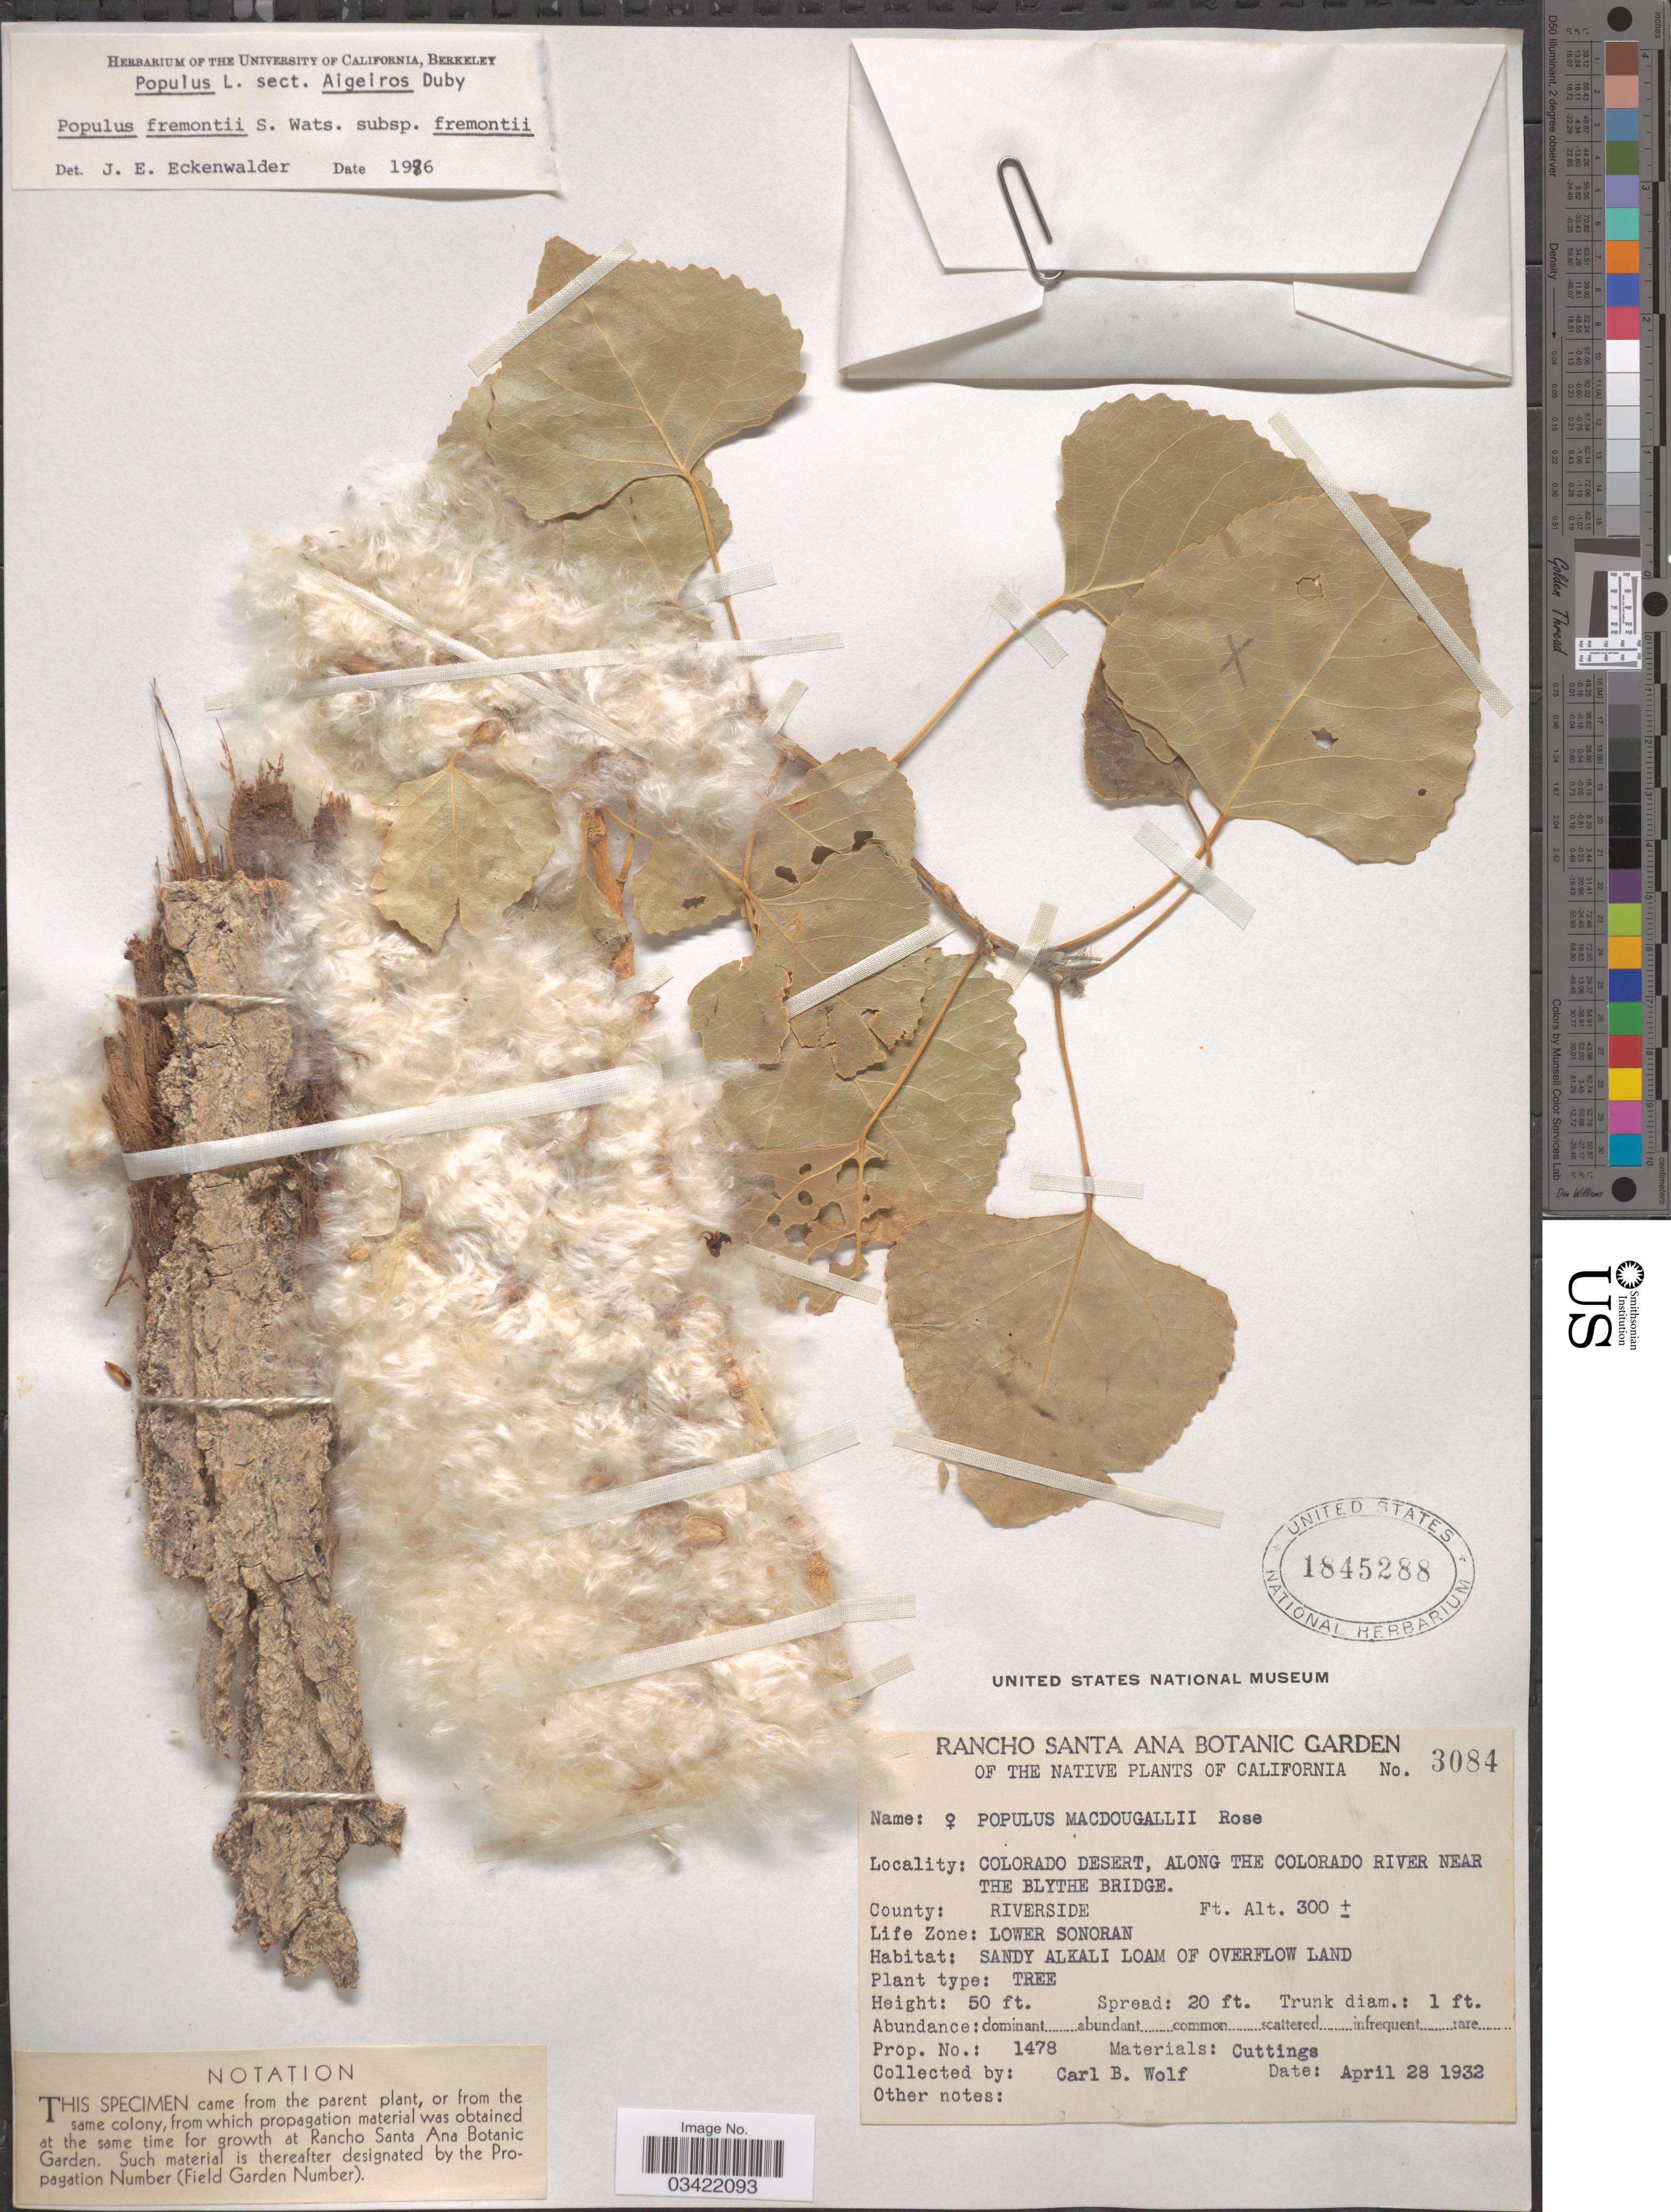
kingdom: Plantae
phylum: Tracheophyta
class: Magnoliopsida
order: Malpighiales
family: Salicaceae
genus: Populus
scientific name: Populus fremontii subsp. fremontii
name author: S. Watson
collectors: C. B. Wolf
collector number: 3084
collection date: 1932-04-28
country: United States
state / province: California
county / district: Riverside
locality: Colorado Desert, along the Colorado River near the Blythe Bridge. County: Riverside. Life Zone: Lower Sonoran.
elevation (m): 91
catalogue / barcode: US 1845288